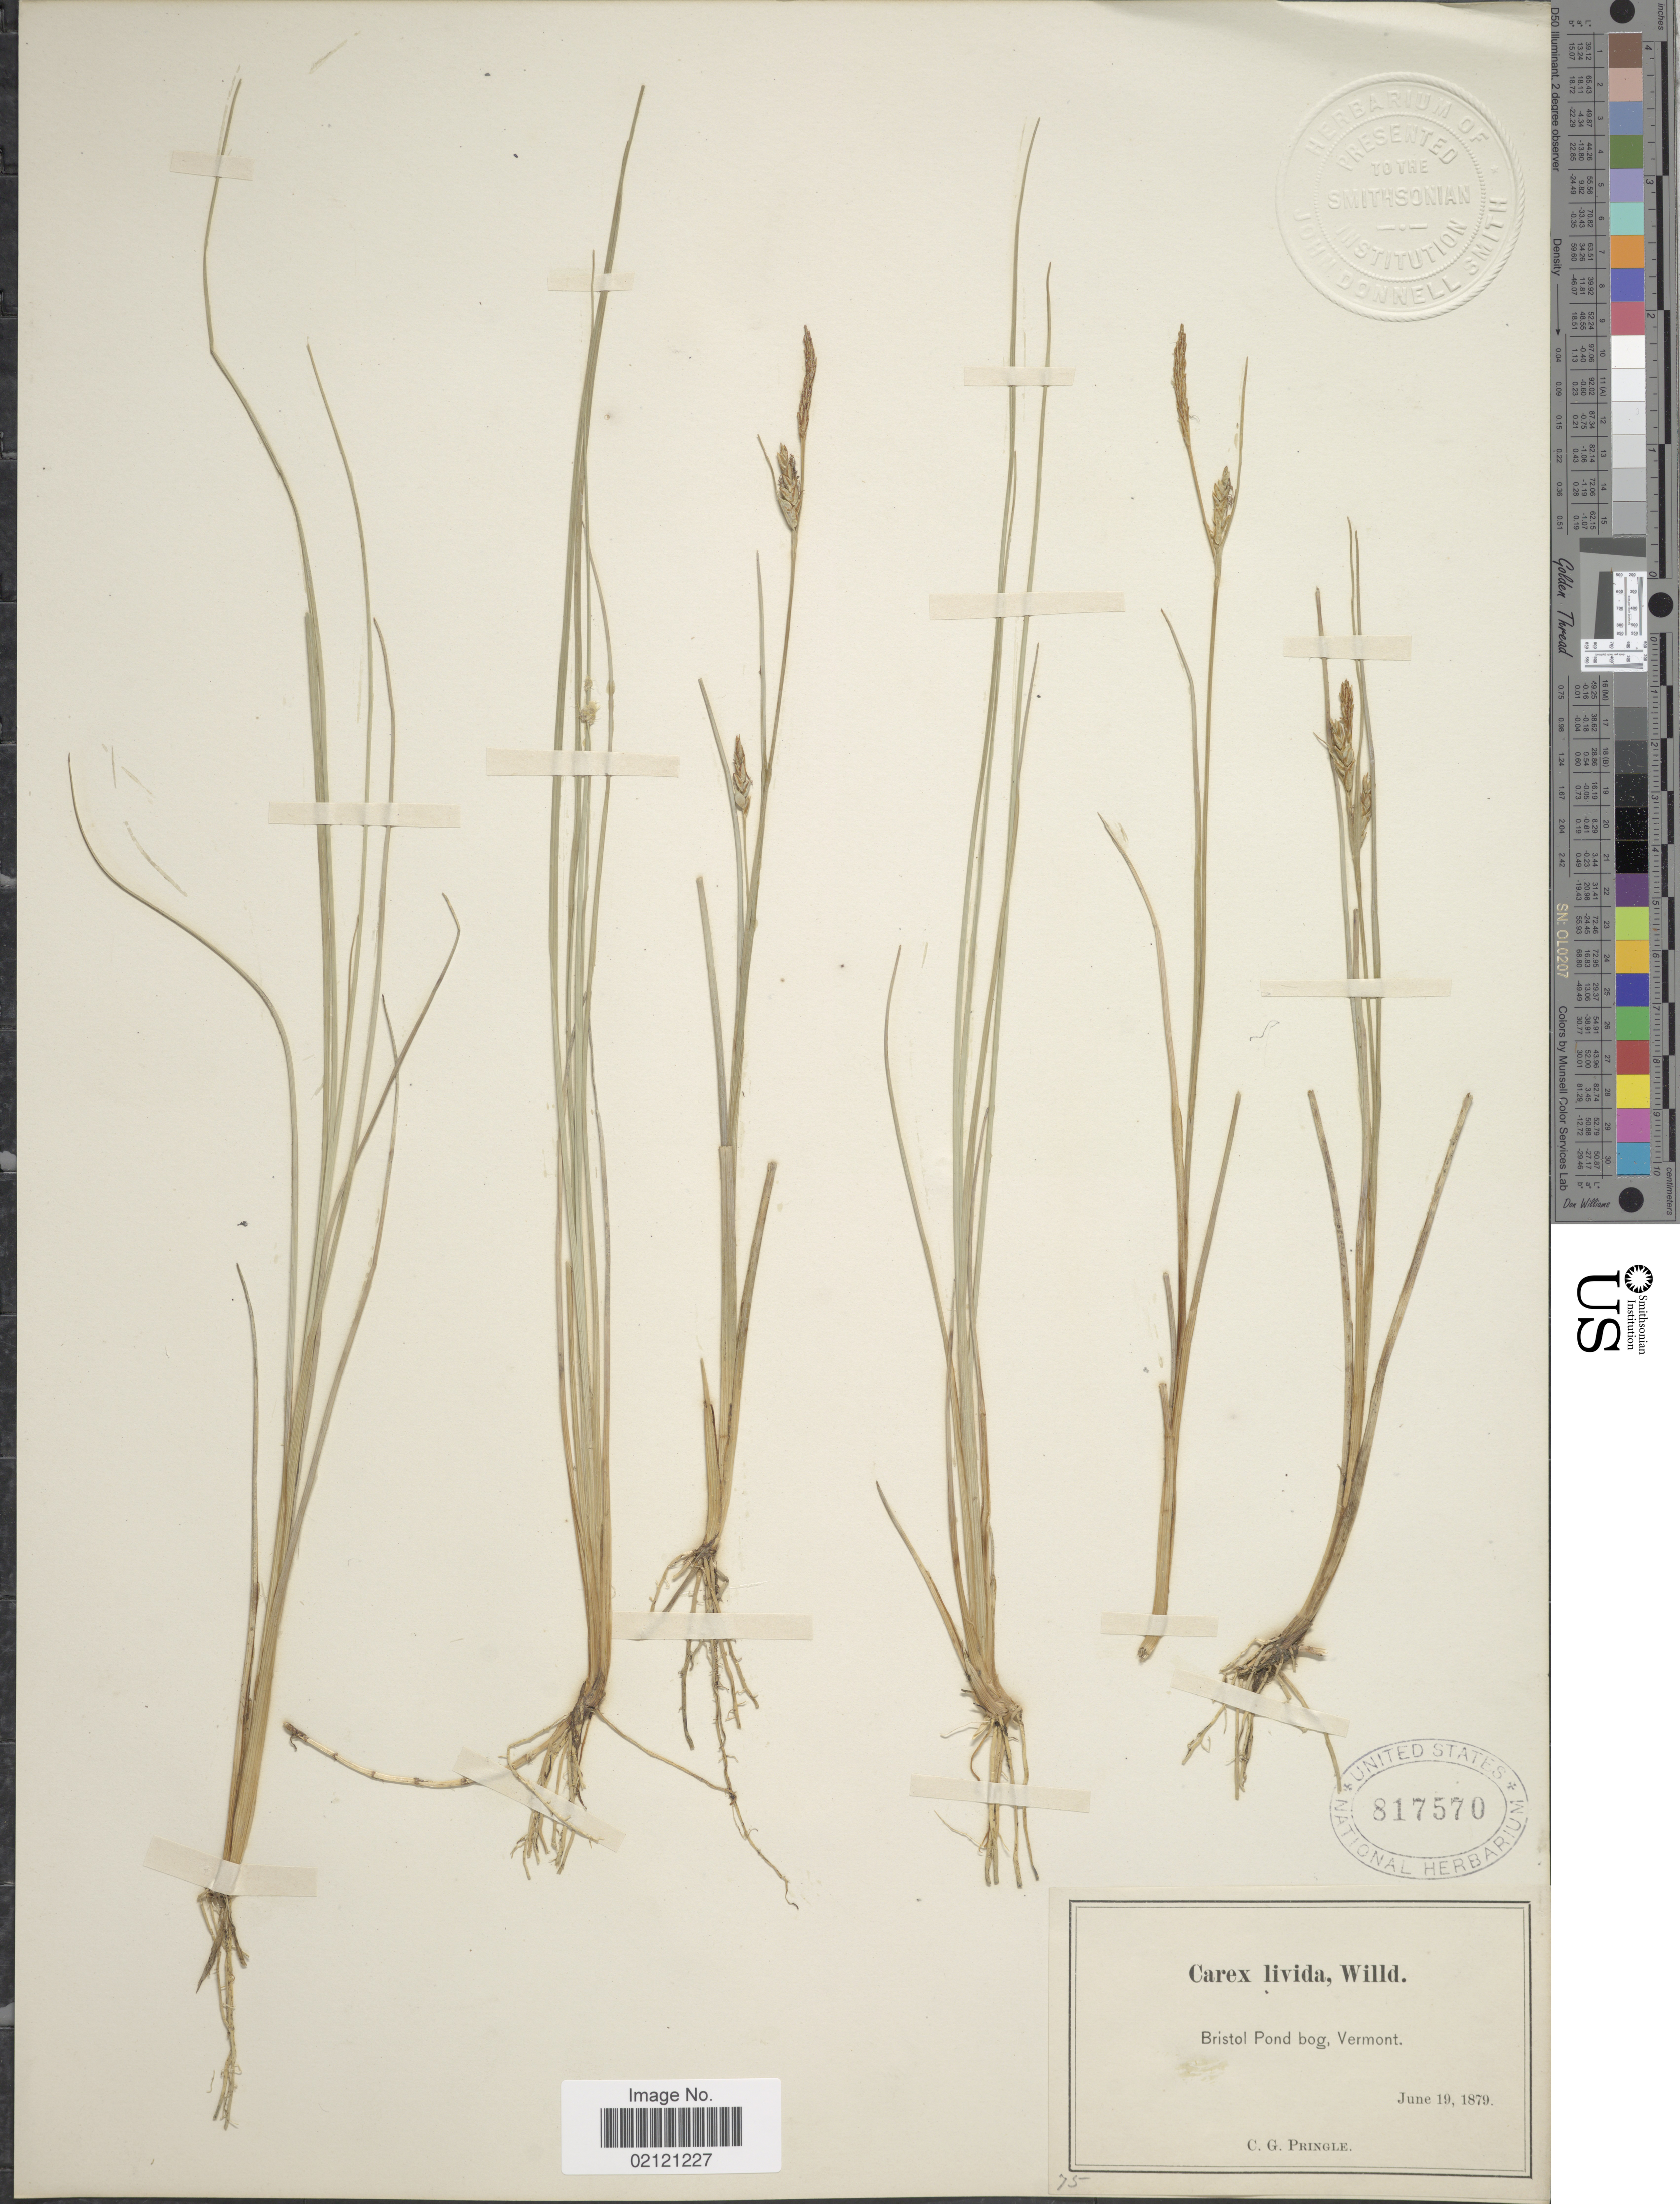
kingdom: Plantae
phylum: Tracheophyta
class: Liliopsida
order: Poales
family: Cyperaceae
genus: Carex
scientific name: Carex livida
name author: (Wahlenb.) Willd.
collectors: C. G. Pringle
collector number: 75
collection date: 1879-06-19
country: United States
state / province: Vermont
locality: Bristol Pond bog, Vermont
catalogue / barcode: US 817570